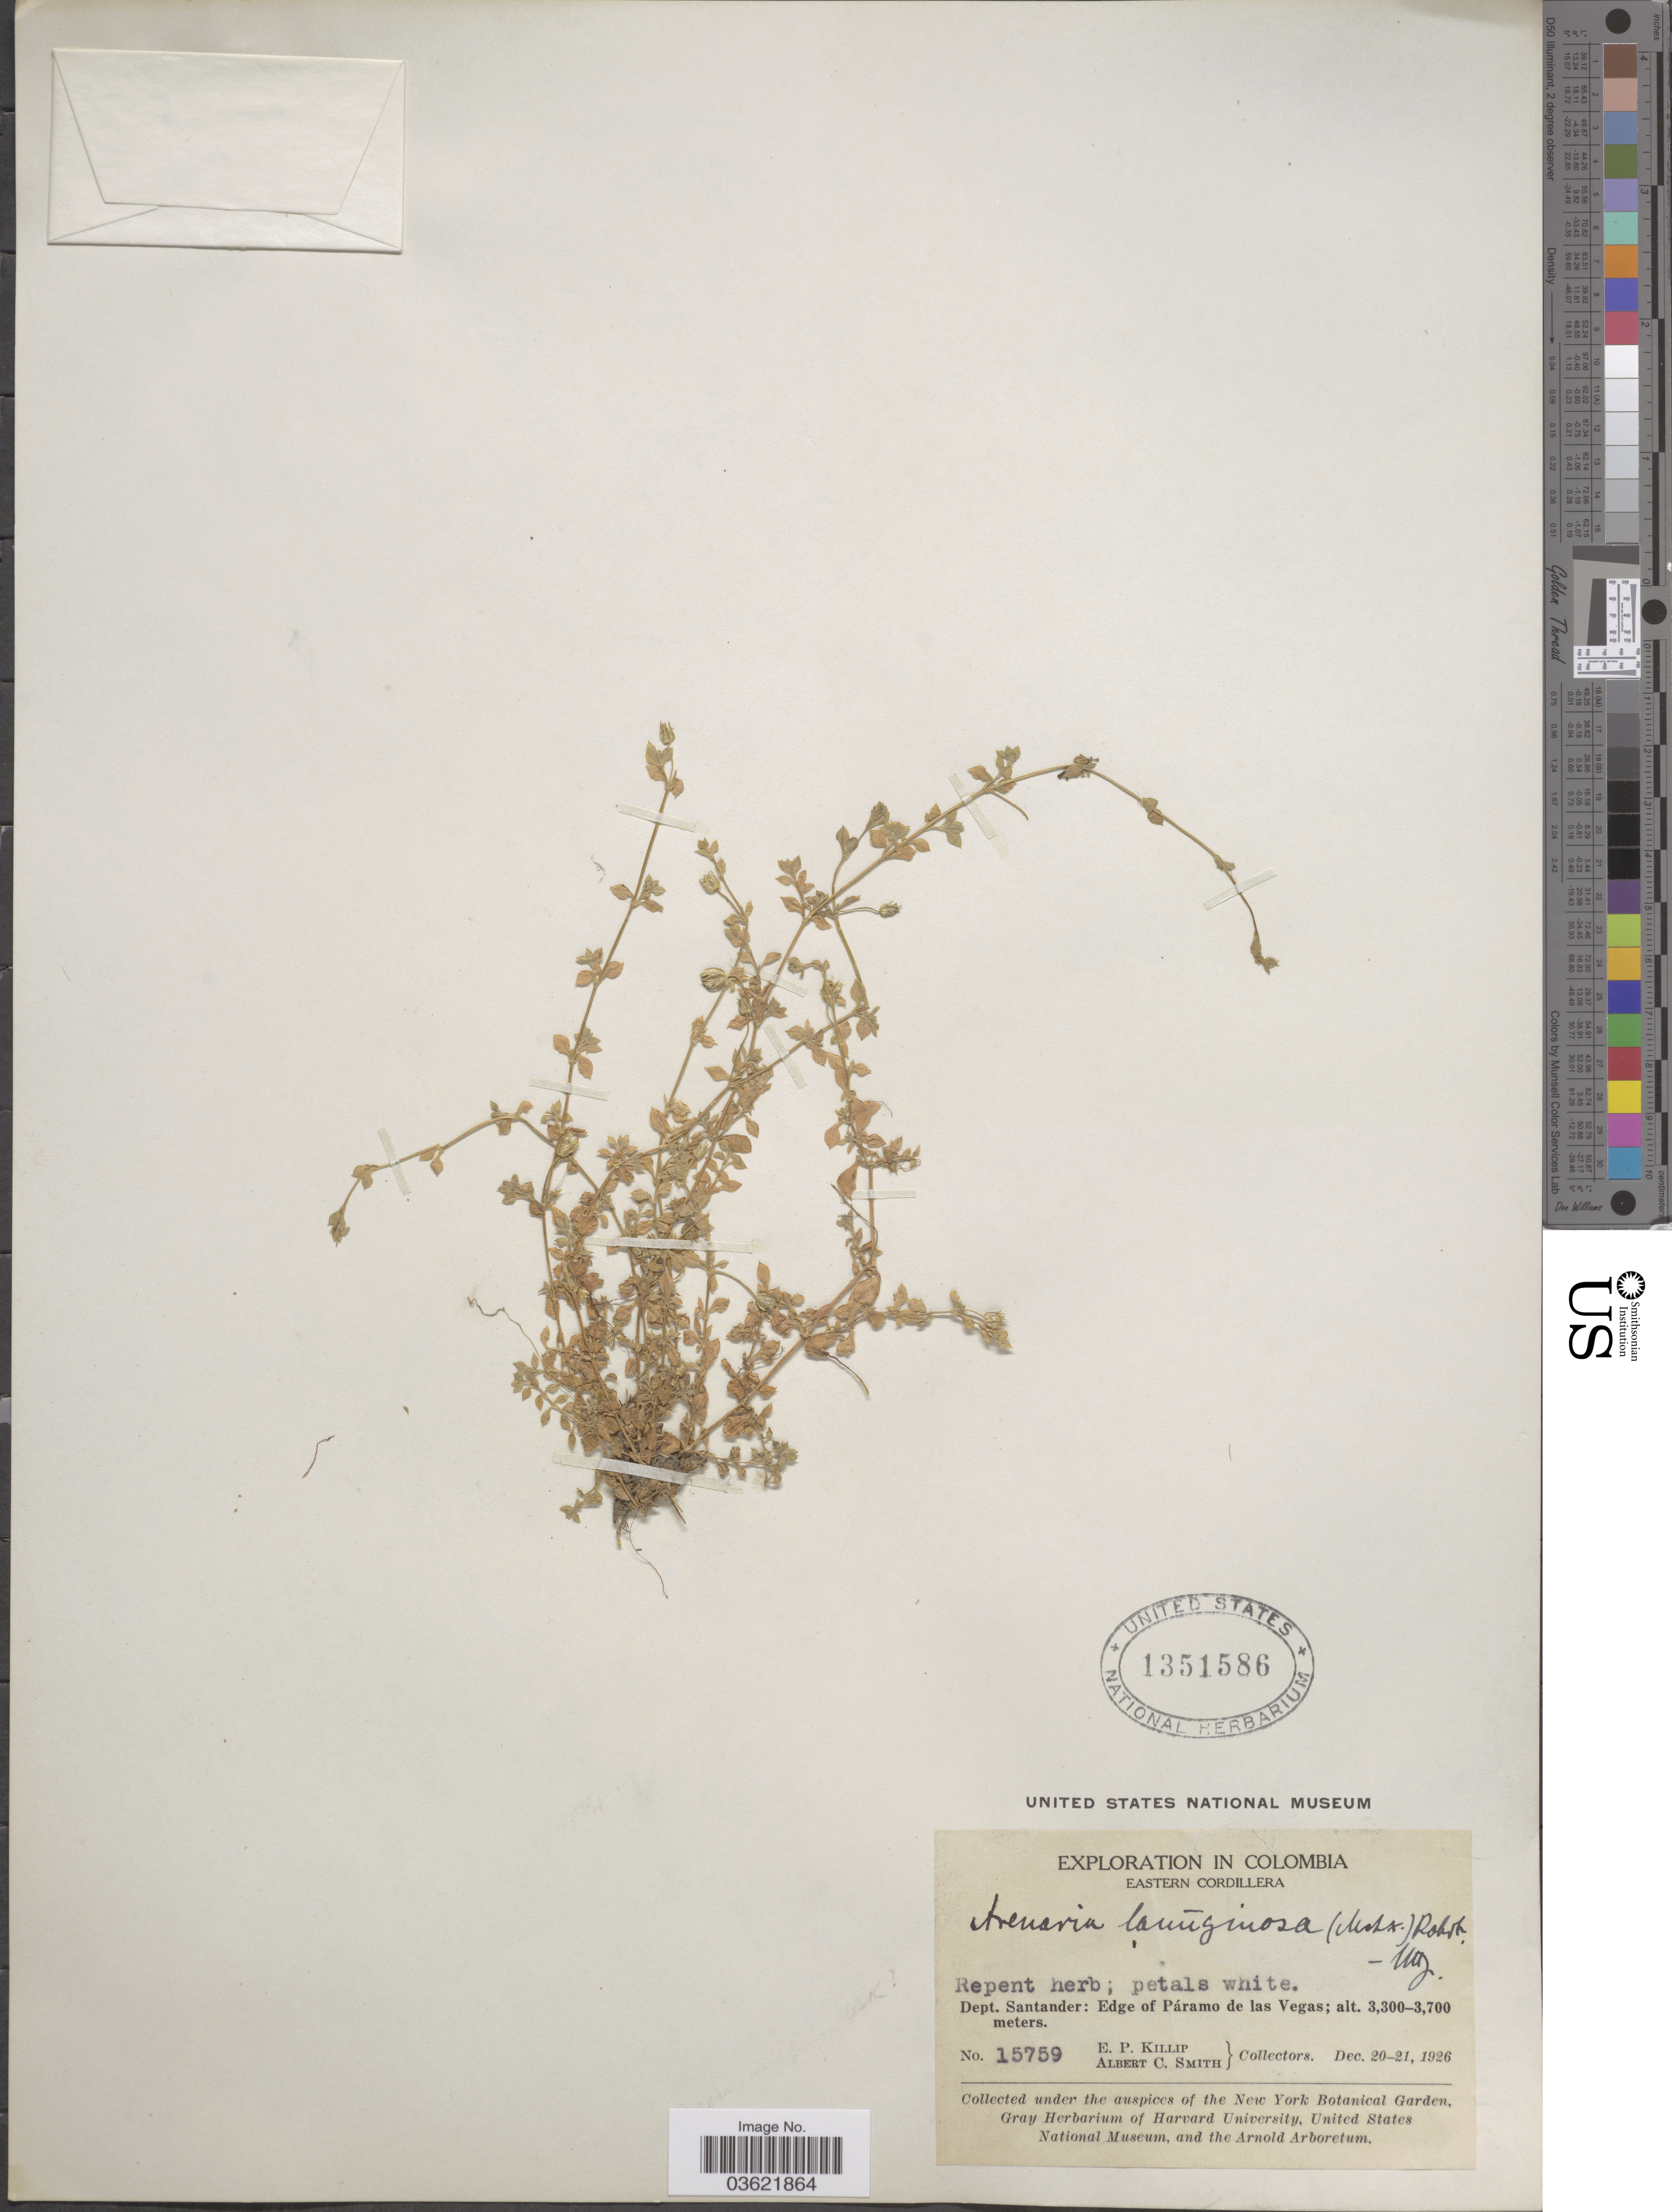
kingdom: Plantae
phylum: Tracheophyta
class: Magnoliopsida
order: Caryophyllales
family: Caryophyllaceae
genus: Arenaria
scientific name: Arenaria lanuginosa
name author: (Michx.) Rohrb.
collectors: E. P. Killip & A. C. Smith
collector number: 15759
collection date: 1926-12-20/1926-12-21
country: Colombia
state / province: Santander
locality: Eastern Cordillera. Dept. Santander: Edge of Páramo de las Vegas.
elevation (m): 3300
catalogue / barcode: US 1351586